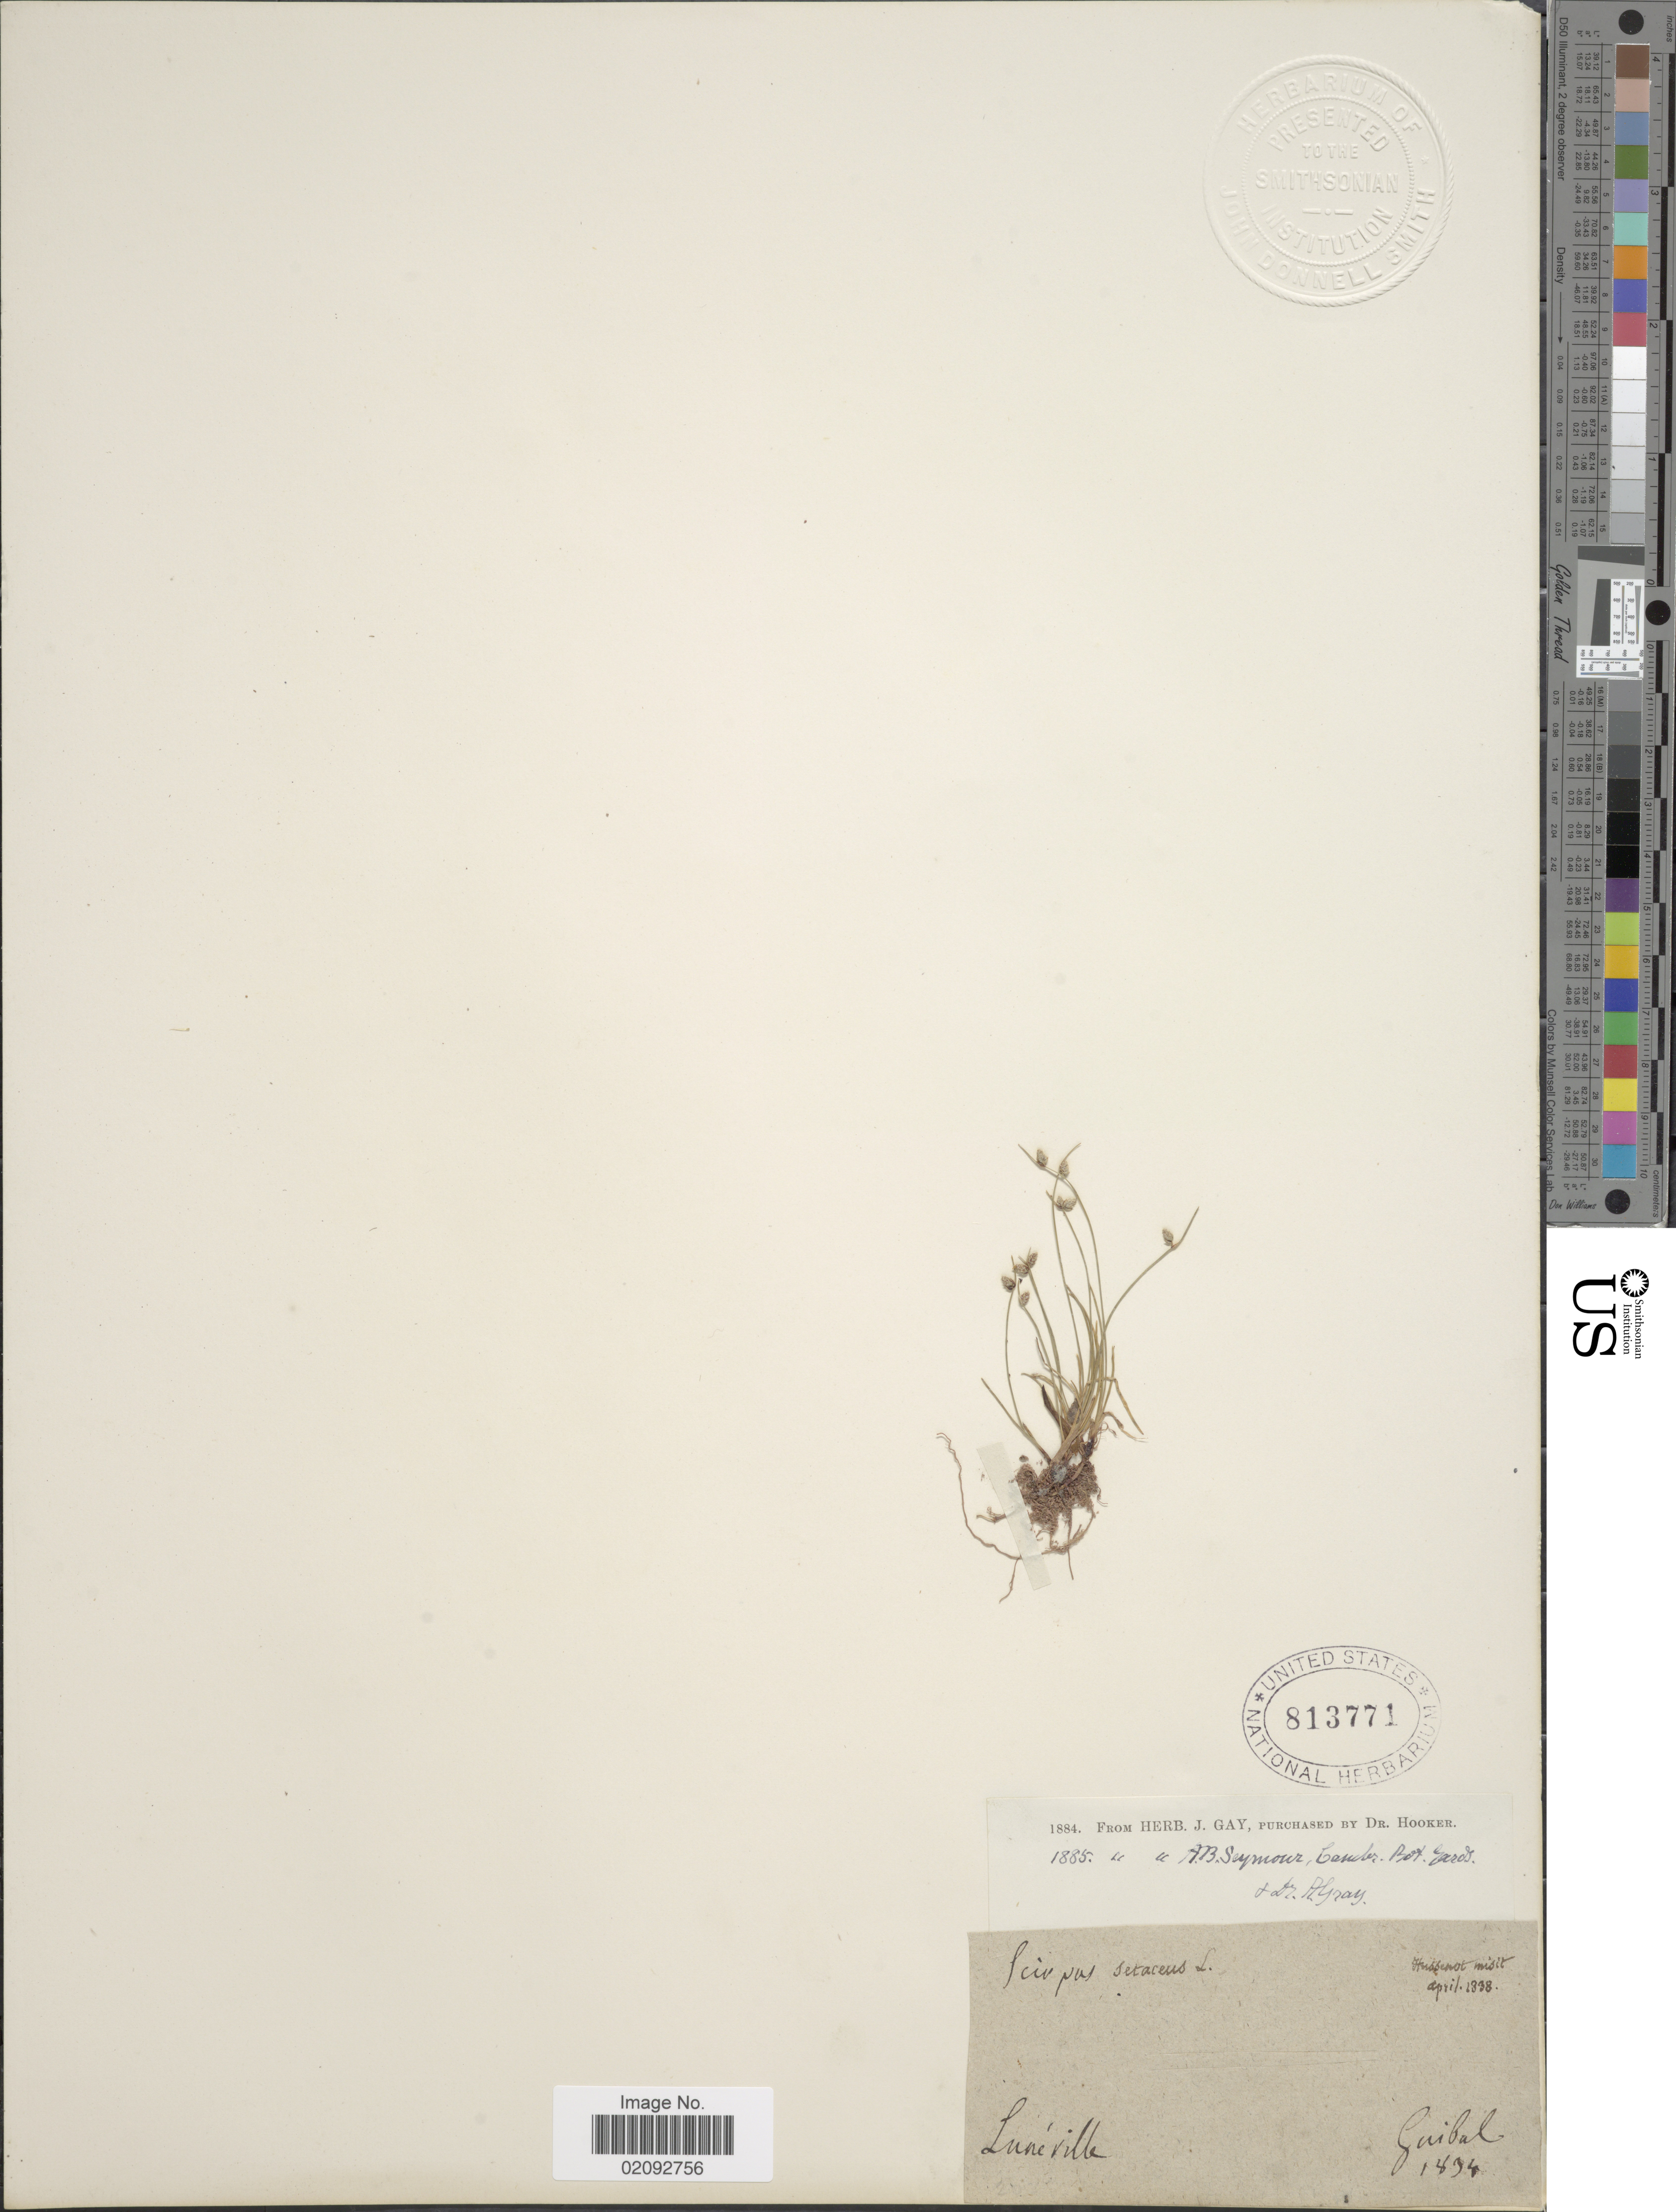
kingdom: Plantae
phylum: Tracheophyta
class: Liliopsida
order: Poales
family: Cyperaceae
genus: Isolepis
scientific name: Isolepis setacea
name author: (L.) R. Br.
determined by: Strong, Mark T., (BOT), Smithsonian Institution - National Museum of Natural History (UNITED STATES)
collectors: Hussenot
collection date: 1838-04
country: France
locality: Guibal, Luneville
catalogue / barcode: US 813771